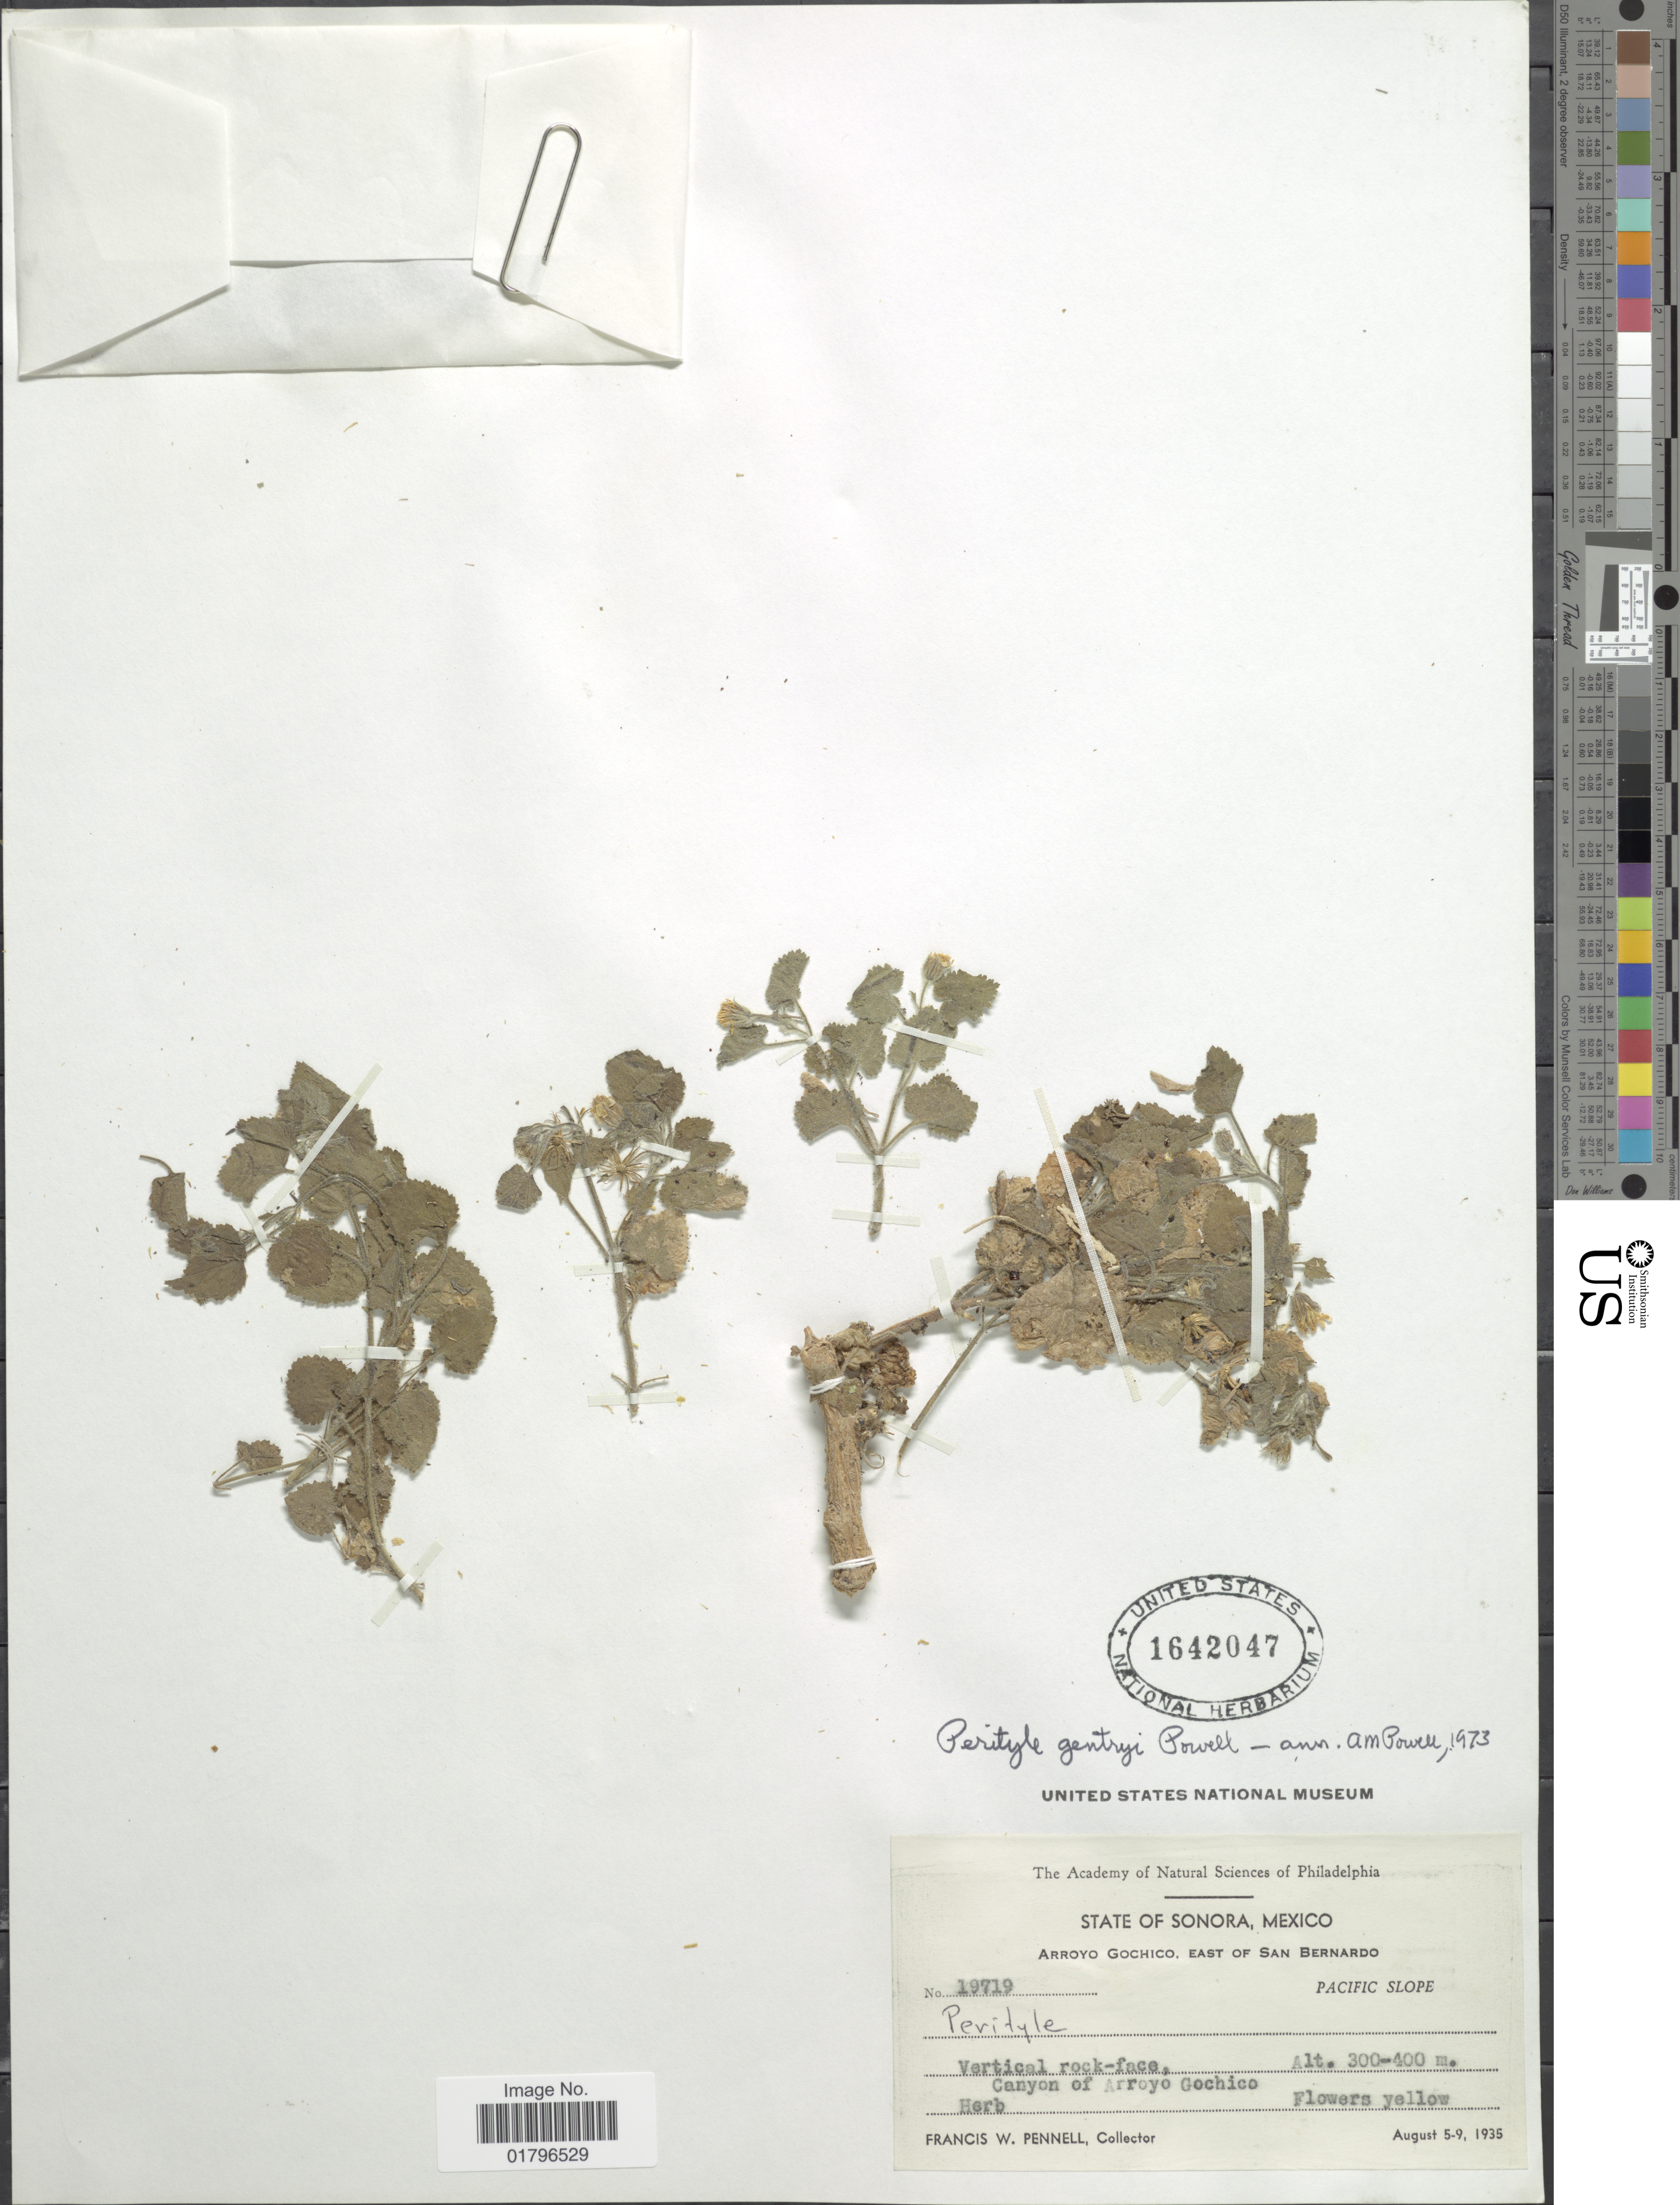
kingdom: Plantae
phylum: Tracheophyta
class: Magnoliopsida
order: Asterales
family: Asteraceae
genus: Perityle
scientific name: Perityle gentryi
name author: A.M. Powell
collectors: F. W. Pennell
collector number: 19719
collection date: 1935-08-05/1935-08-09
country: Mexico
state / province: Sonora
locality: Arroyo Gochico, east of San Bernardo. Pacific slope. Canyon of Arroyo Gochico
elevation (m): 300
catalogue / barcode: US 1642047